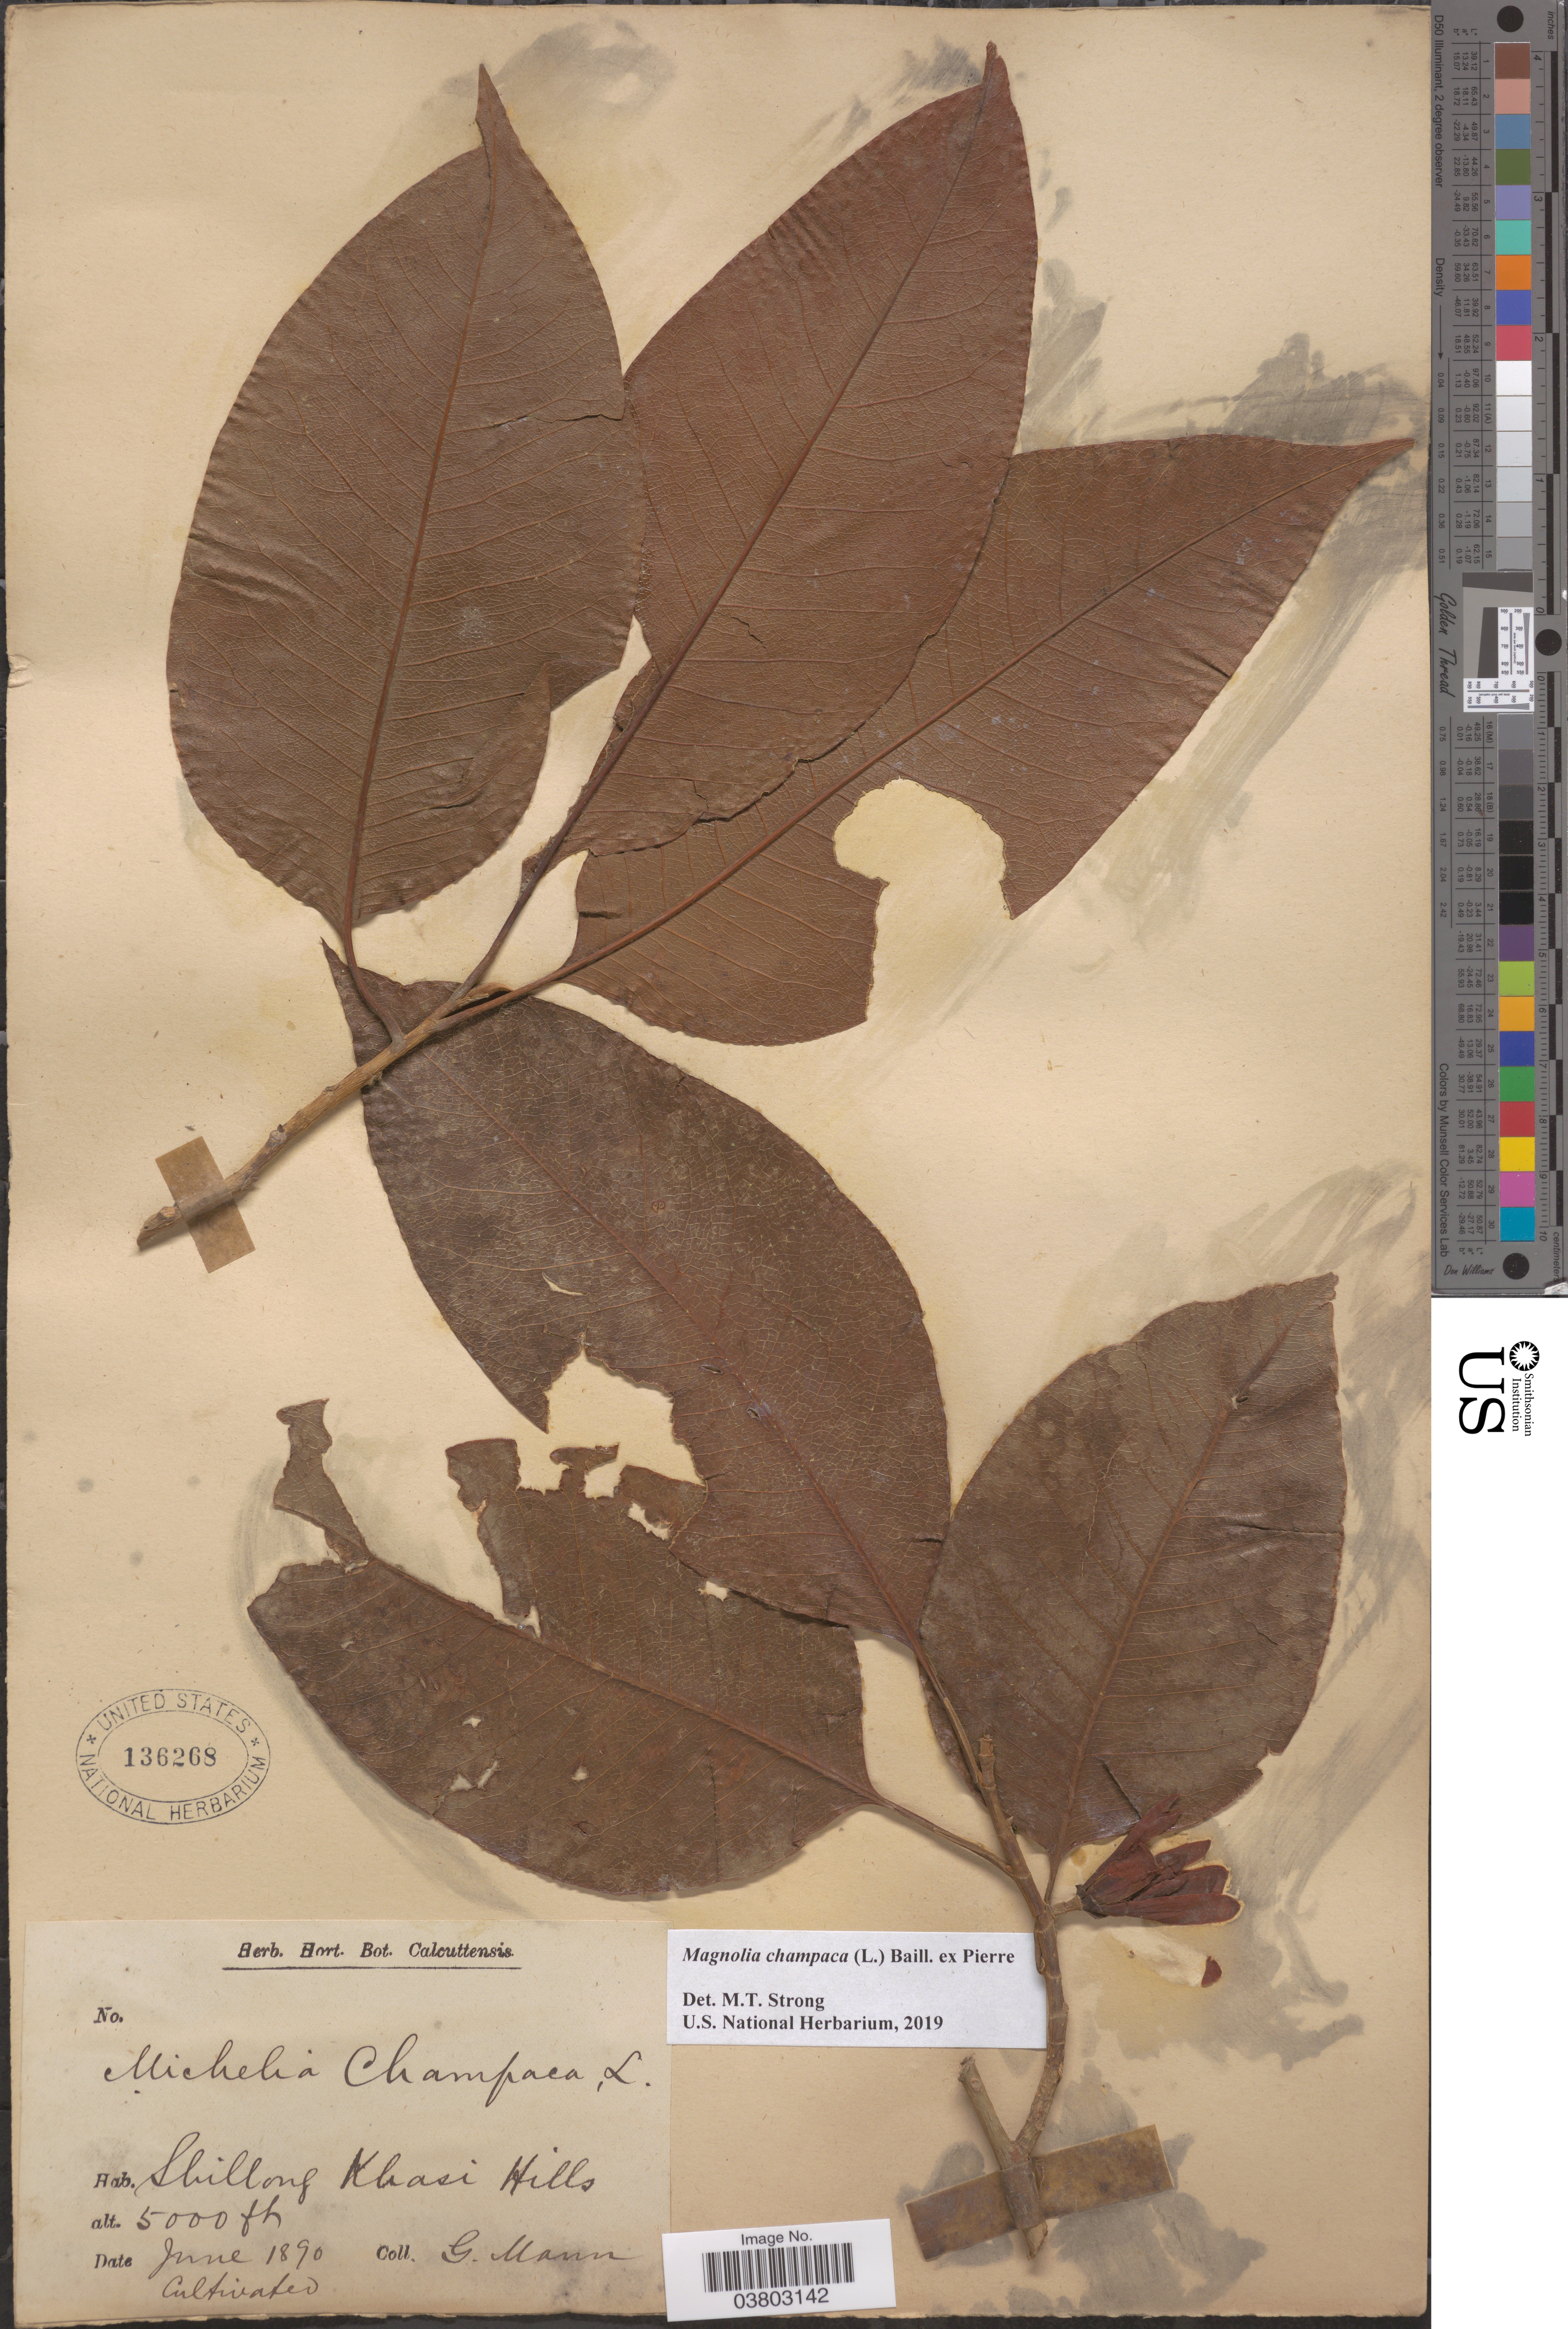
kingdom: Plantae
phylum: Tracheophyta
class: Magnoliopsida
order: Magnoliales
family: Magnoliaceae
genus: Magnolia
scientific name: Magnolia champaca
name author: (L.) Baill. ex Pierre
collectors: G. Mann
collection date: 1890-06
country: India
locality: Shillong Khasi Hills.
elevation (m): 1524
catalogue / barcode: US 136268